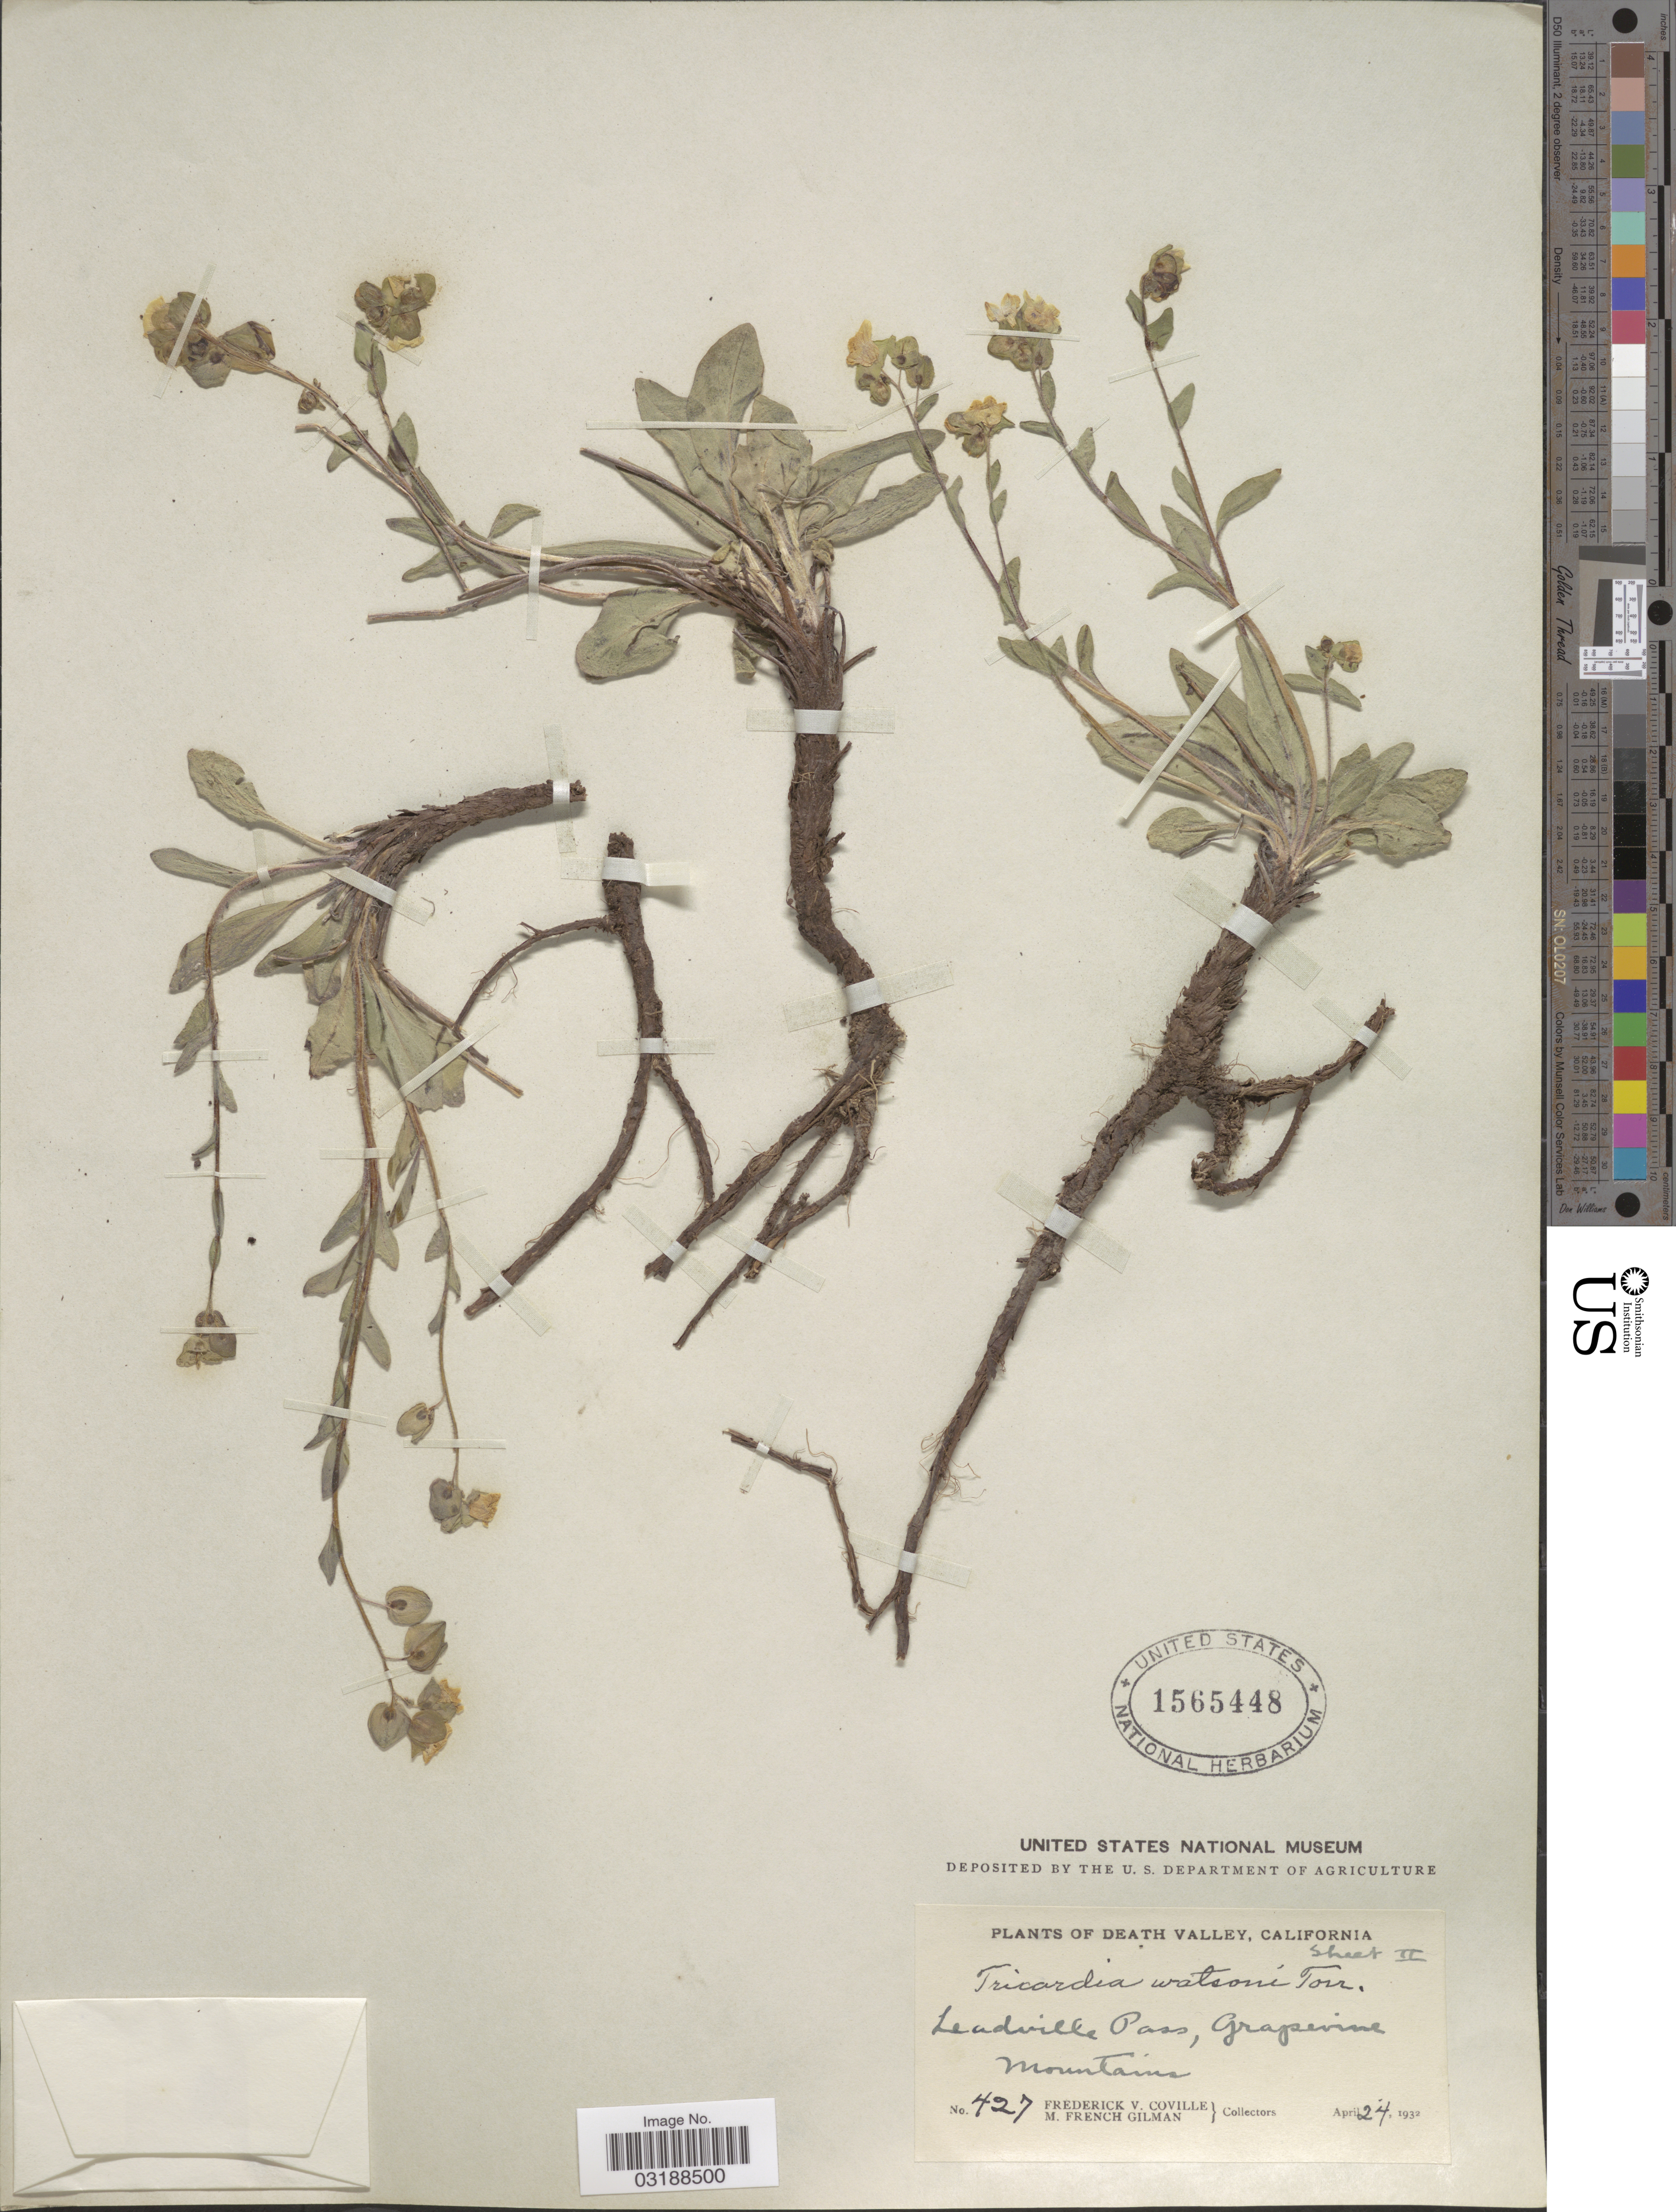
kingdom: Plantae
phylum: Tracheophyta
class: Magnoliopsida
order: Boraginales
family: Hydrophyllaceae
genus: Tricardia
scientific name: Tricardia watsonii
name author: Torr. ex S. Watson in C. King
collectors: F. V. Coville & M. F. Gilman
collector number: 427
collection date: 1932-04-24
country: United States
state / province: California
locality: Death Valley, Leadville Pass, Grapevine Mountains.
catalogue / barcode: US 1565448